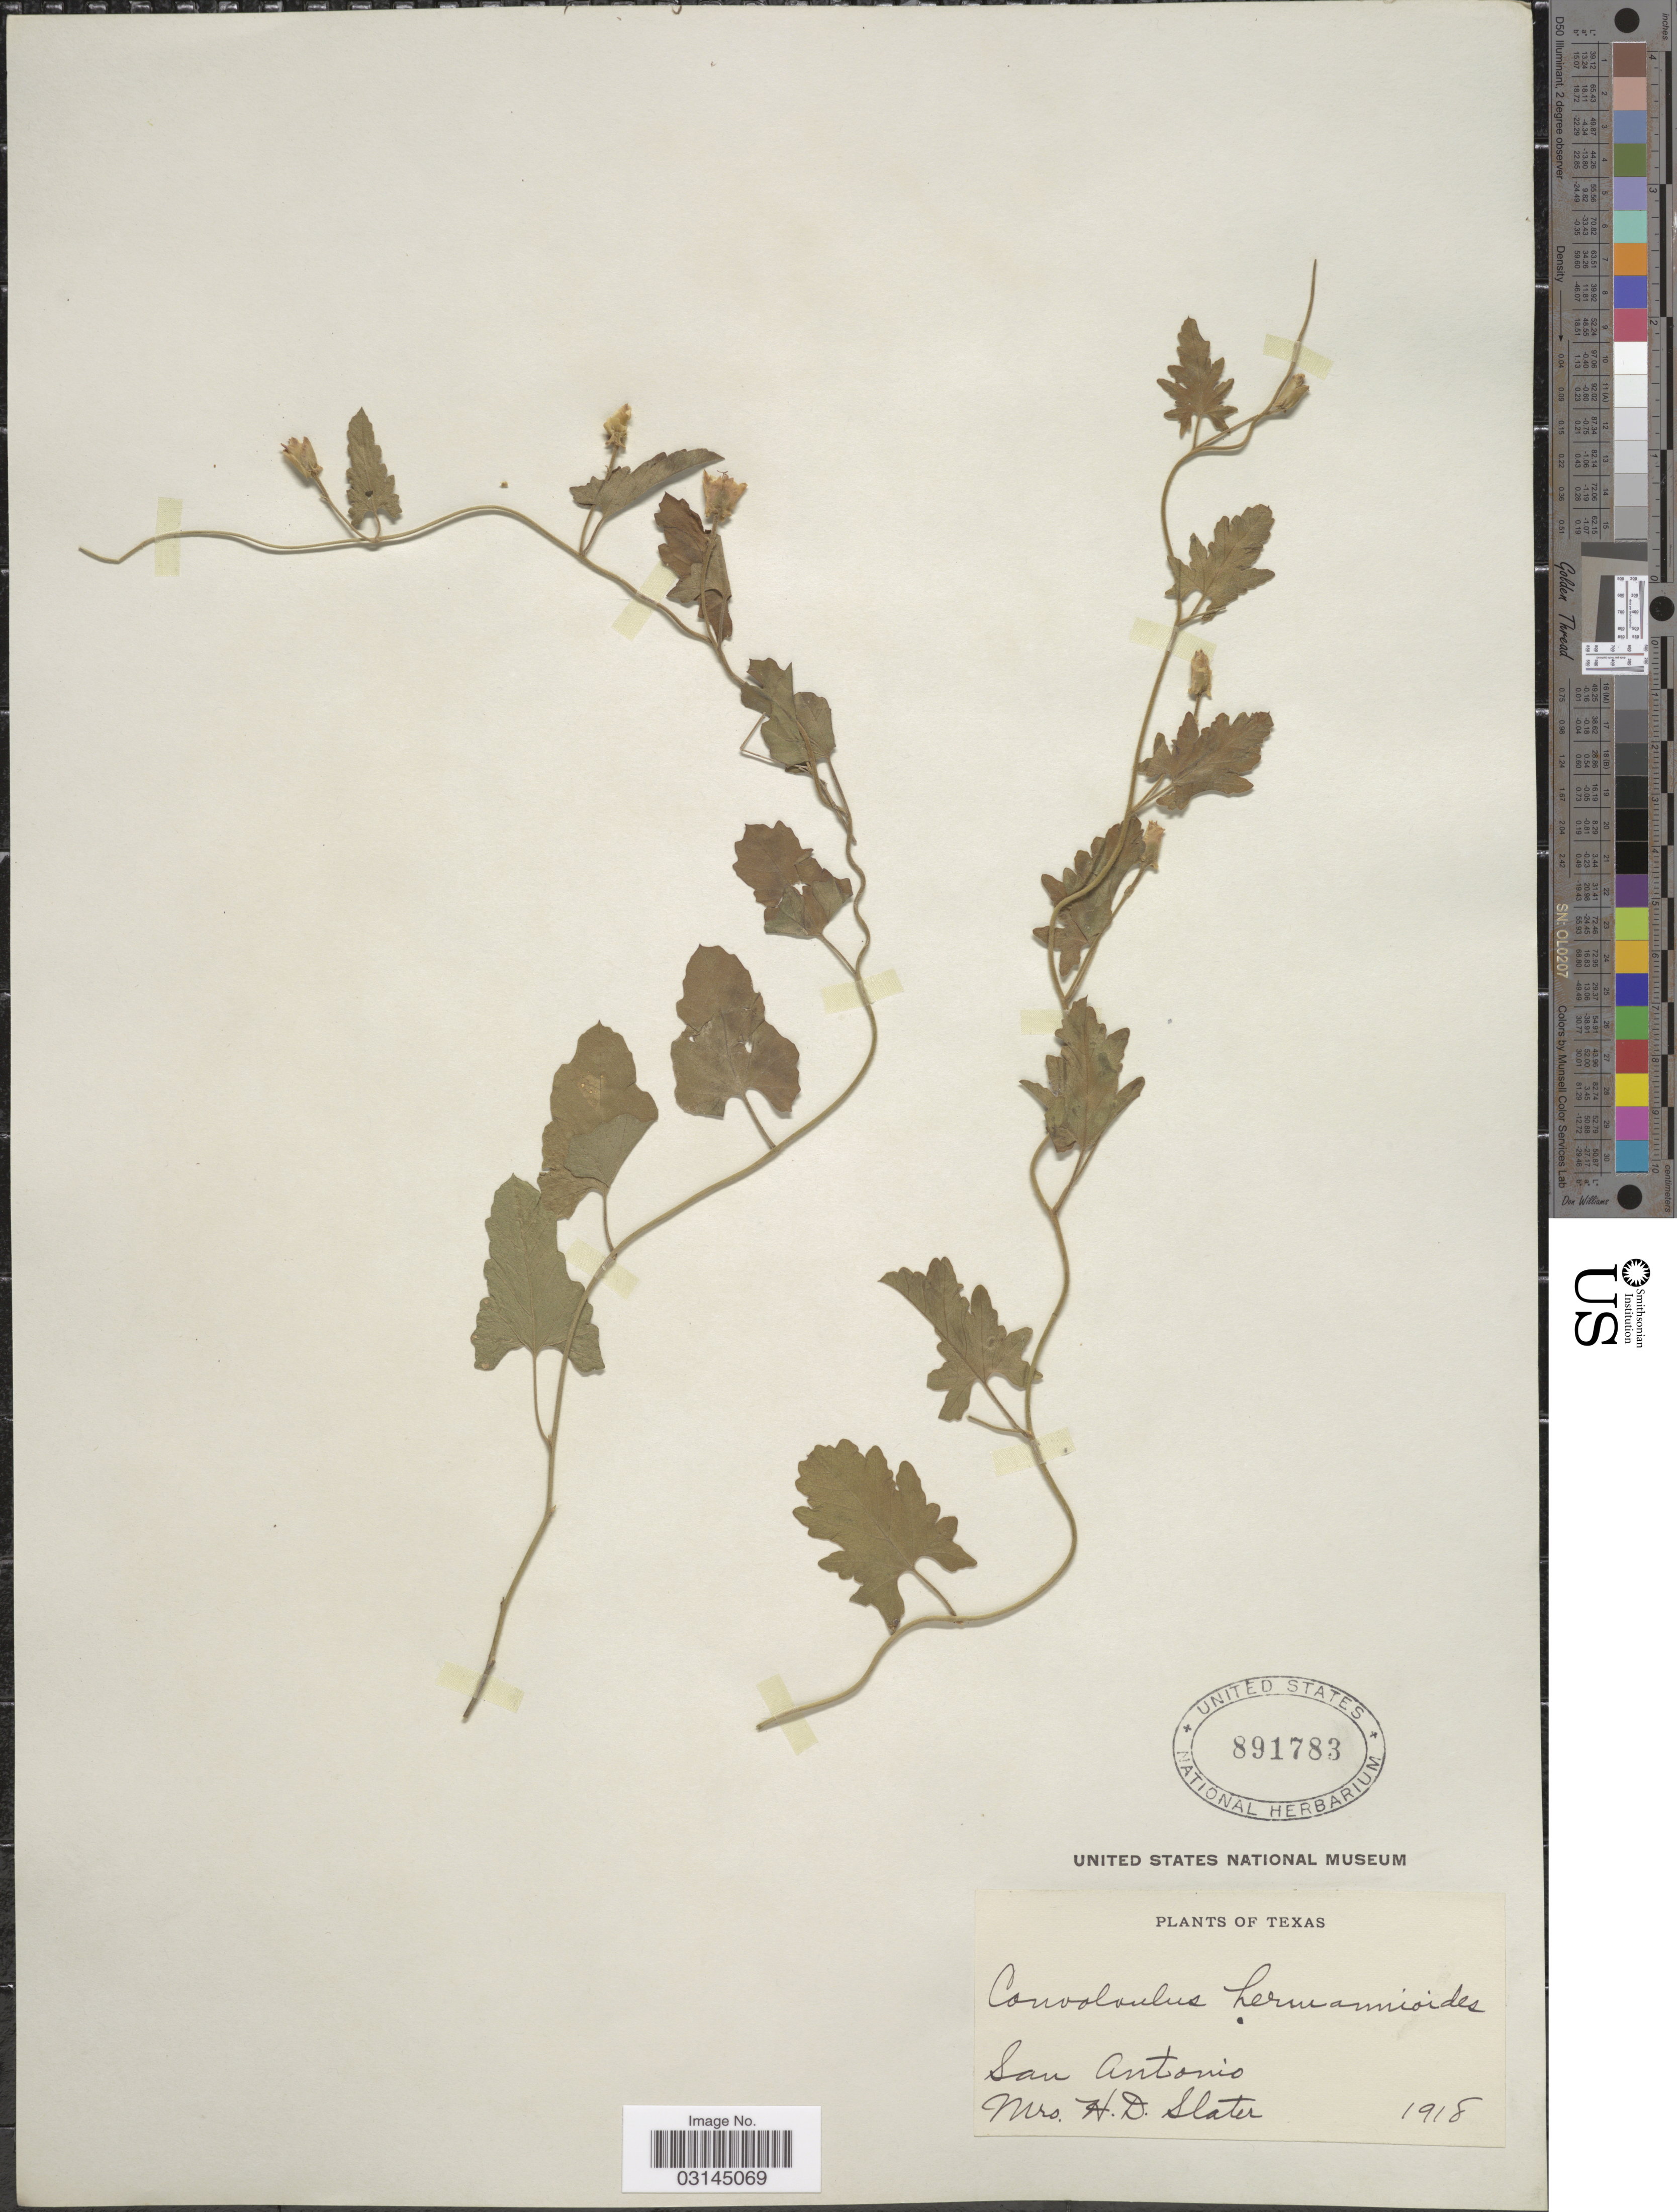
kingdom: Plantae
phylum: Tracheophyta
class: Magnoliopsida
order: Solanales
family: Convolvulaceae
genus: Convolvulus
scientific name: Convolvulus hermannioides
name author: A. Gray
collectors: H. Slater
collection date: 1918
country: United States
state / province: Texas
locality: San Antonio.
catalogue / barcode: US 891783